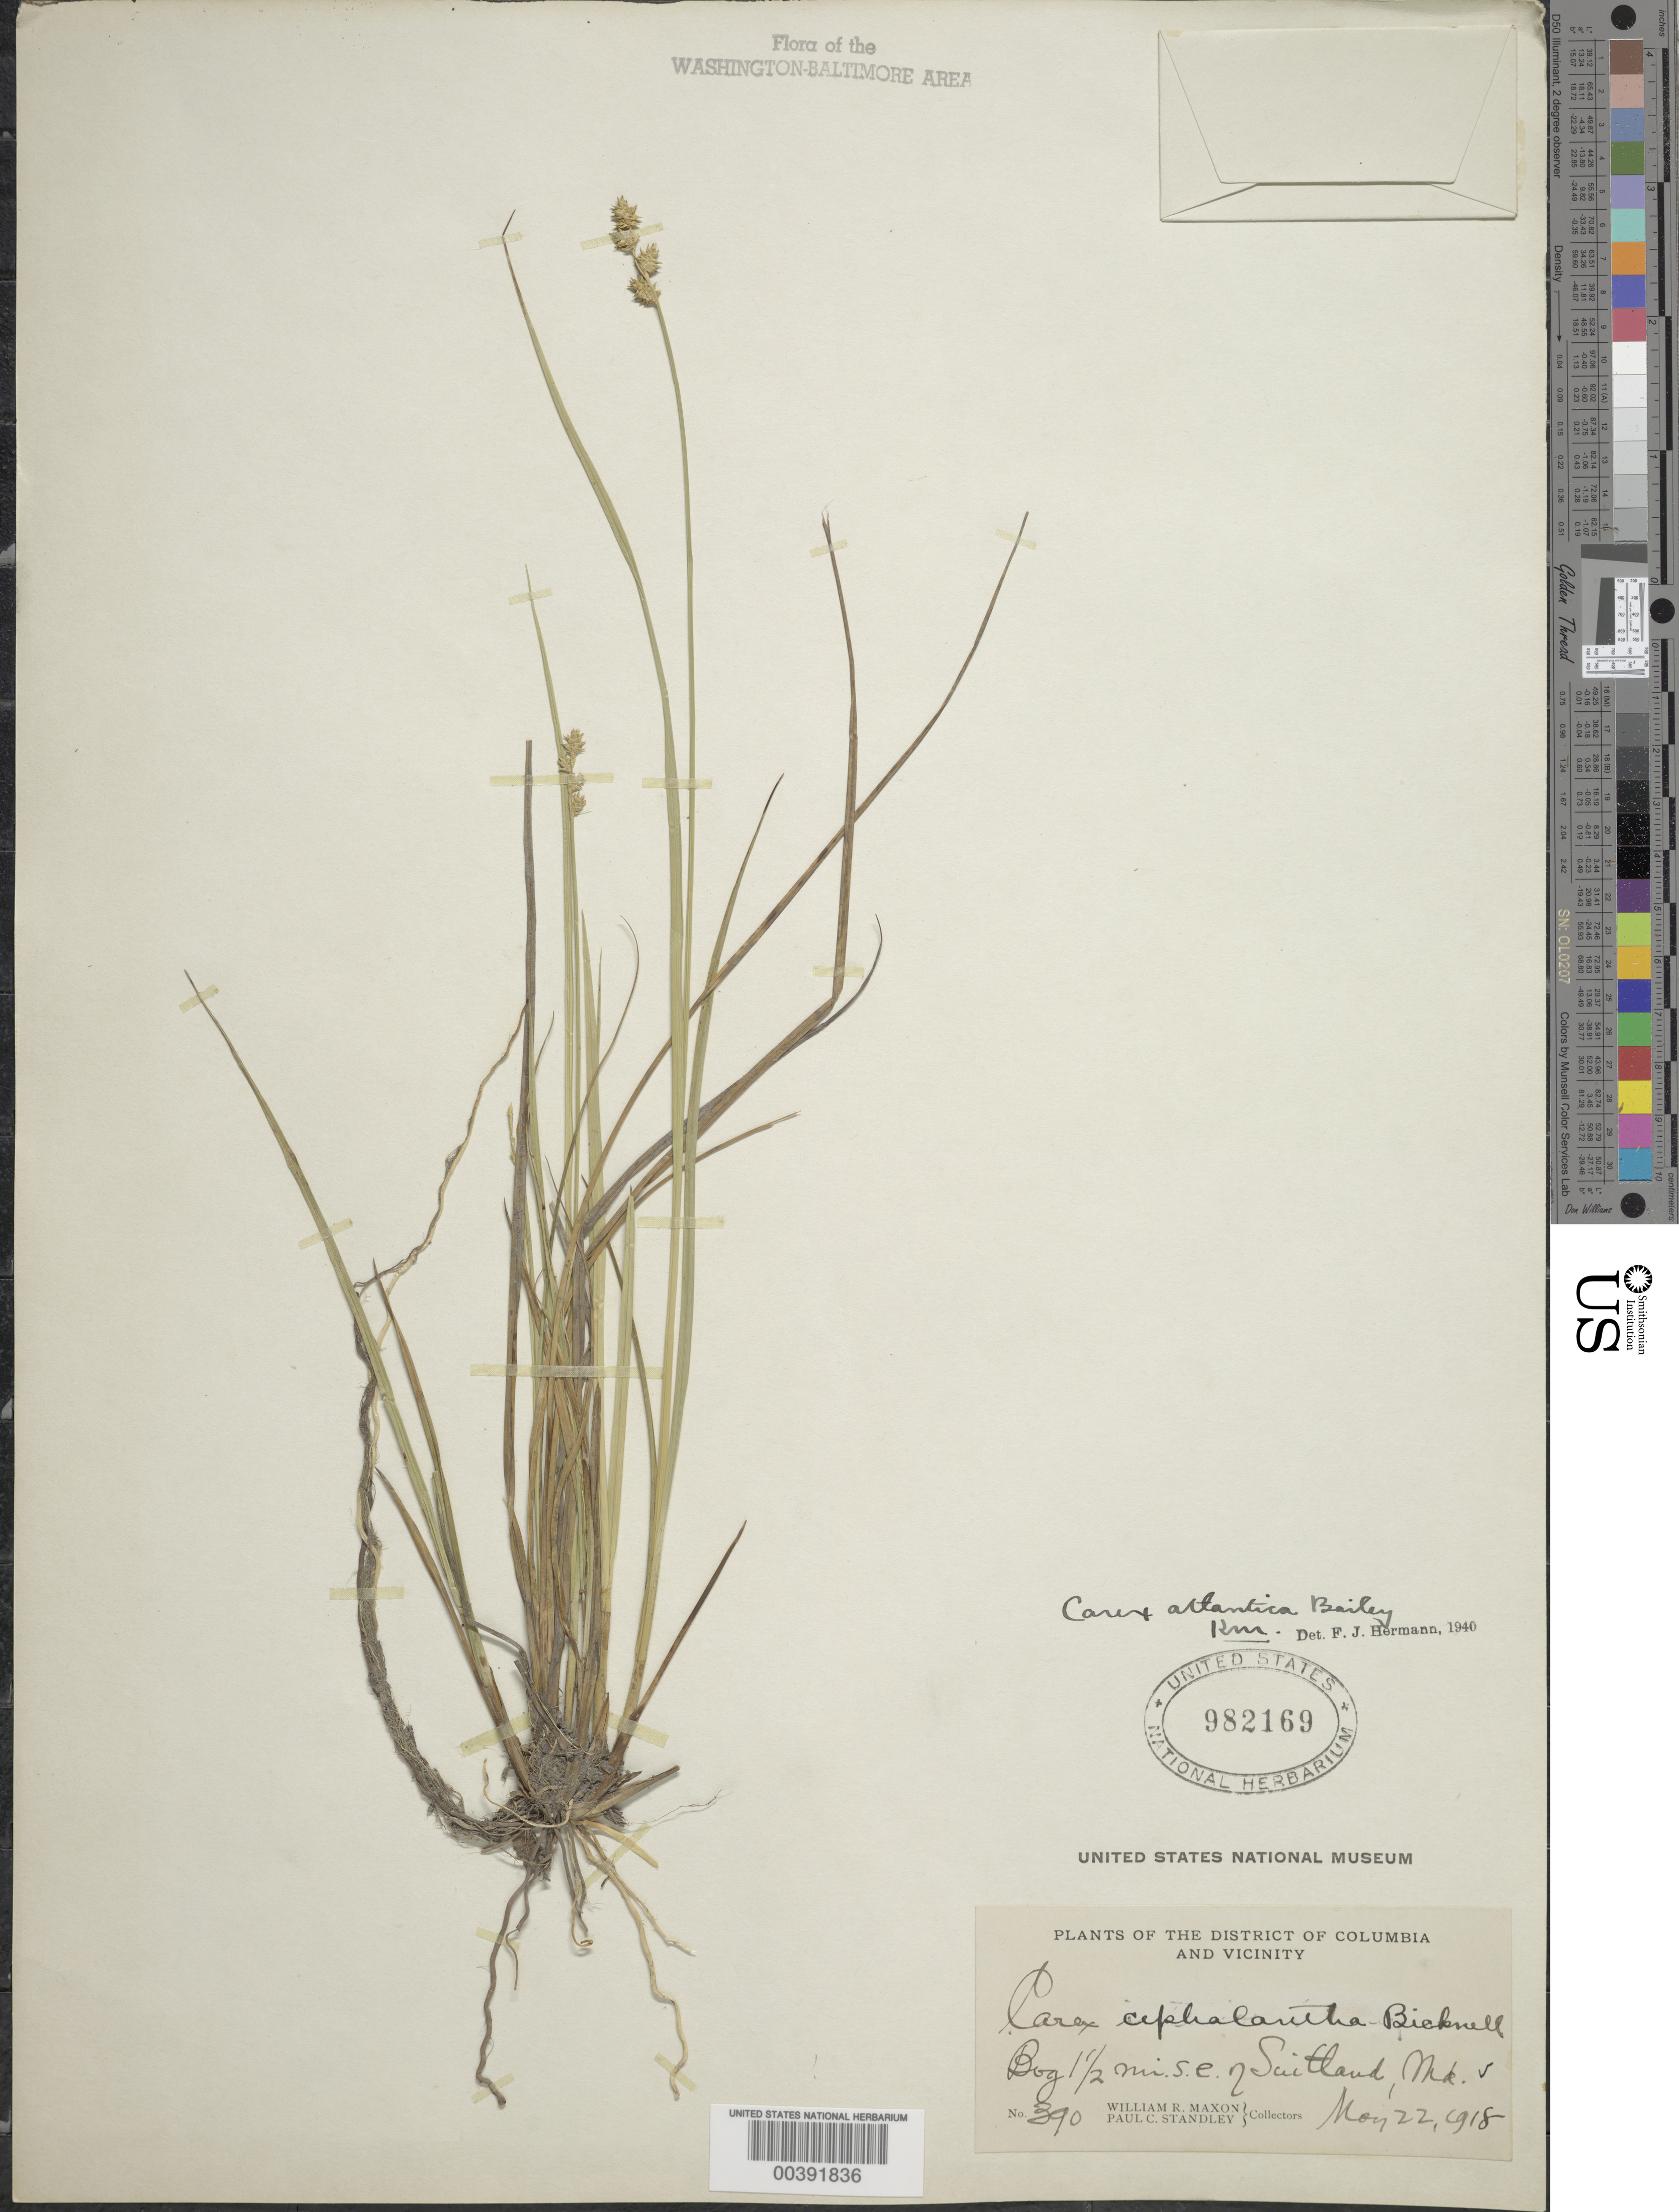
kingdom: Plantae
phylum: Tracheophyta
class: Liliopsida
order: Poales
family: Cyperaceae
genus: Carex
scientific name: Carex atlantica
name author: L.H. Bailey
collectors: W. R. Maxon & P. C. Standley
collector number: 390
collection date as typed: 22 May 1918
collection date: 1918-05-22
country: United States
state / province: Maryland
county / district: Prince George's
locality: Magnolia Bog, southeast of Suitland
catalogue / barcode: US 982169